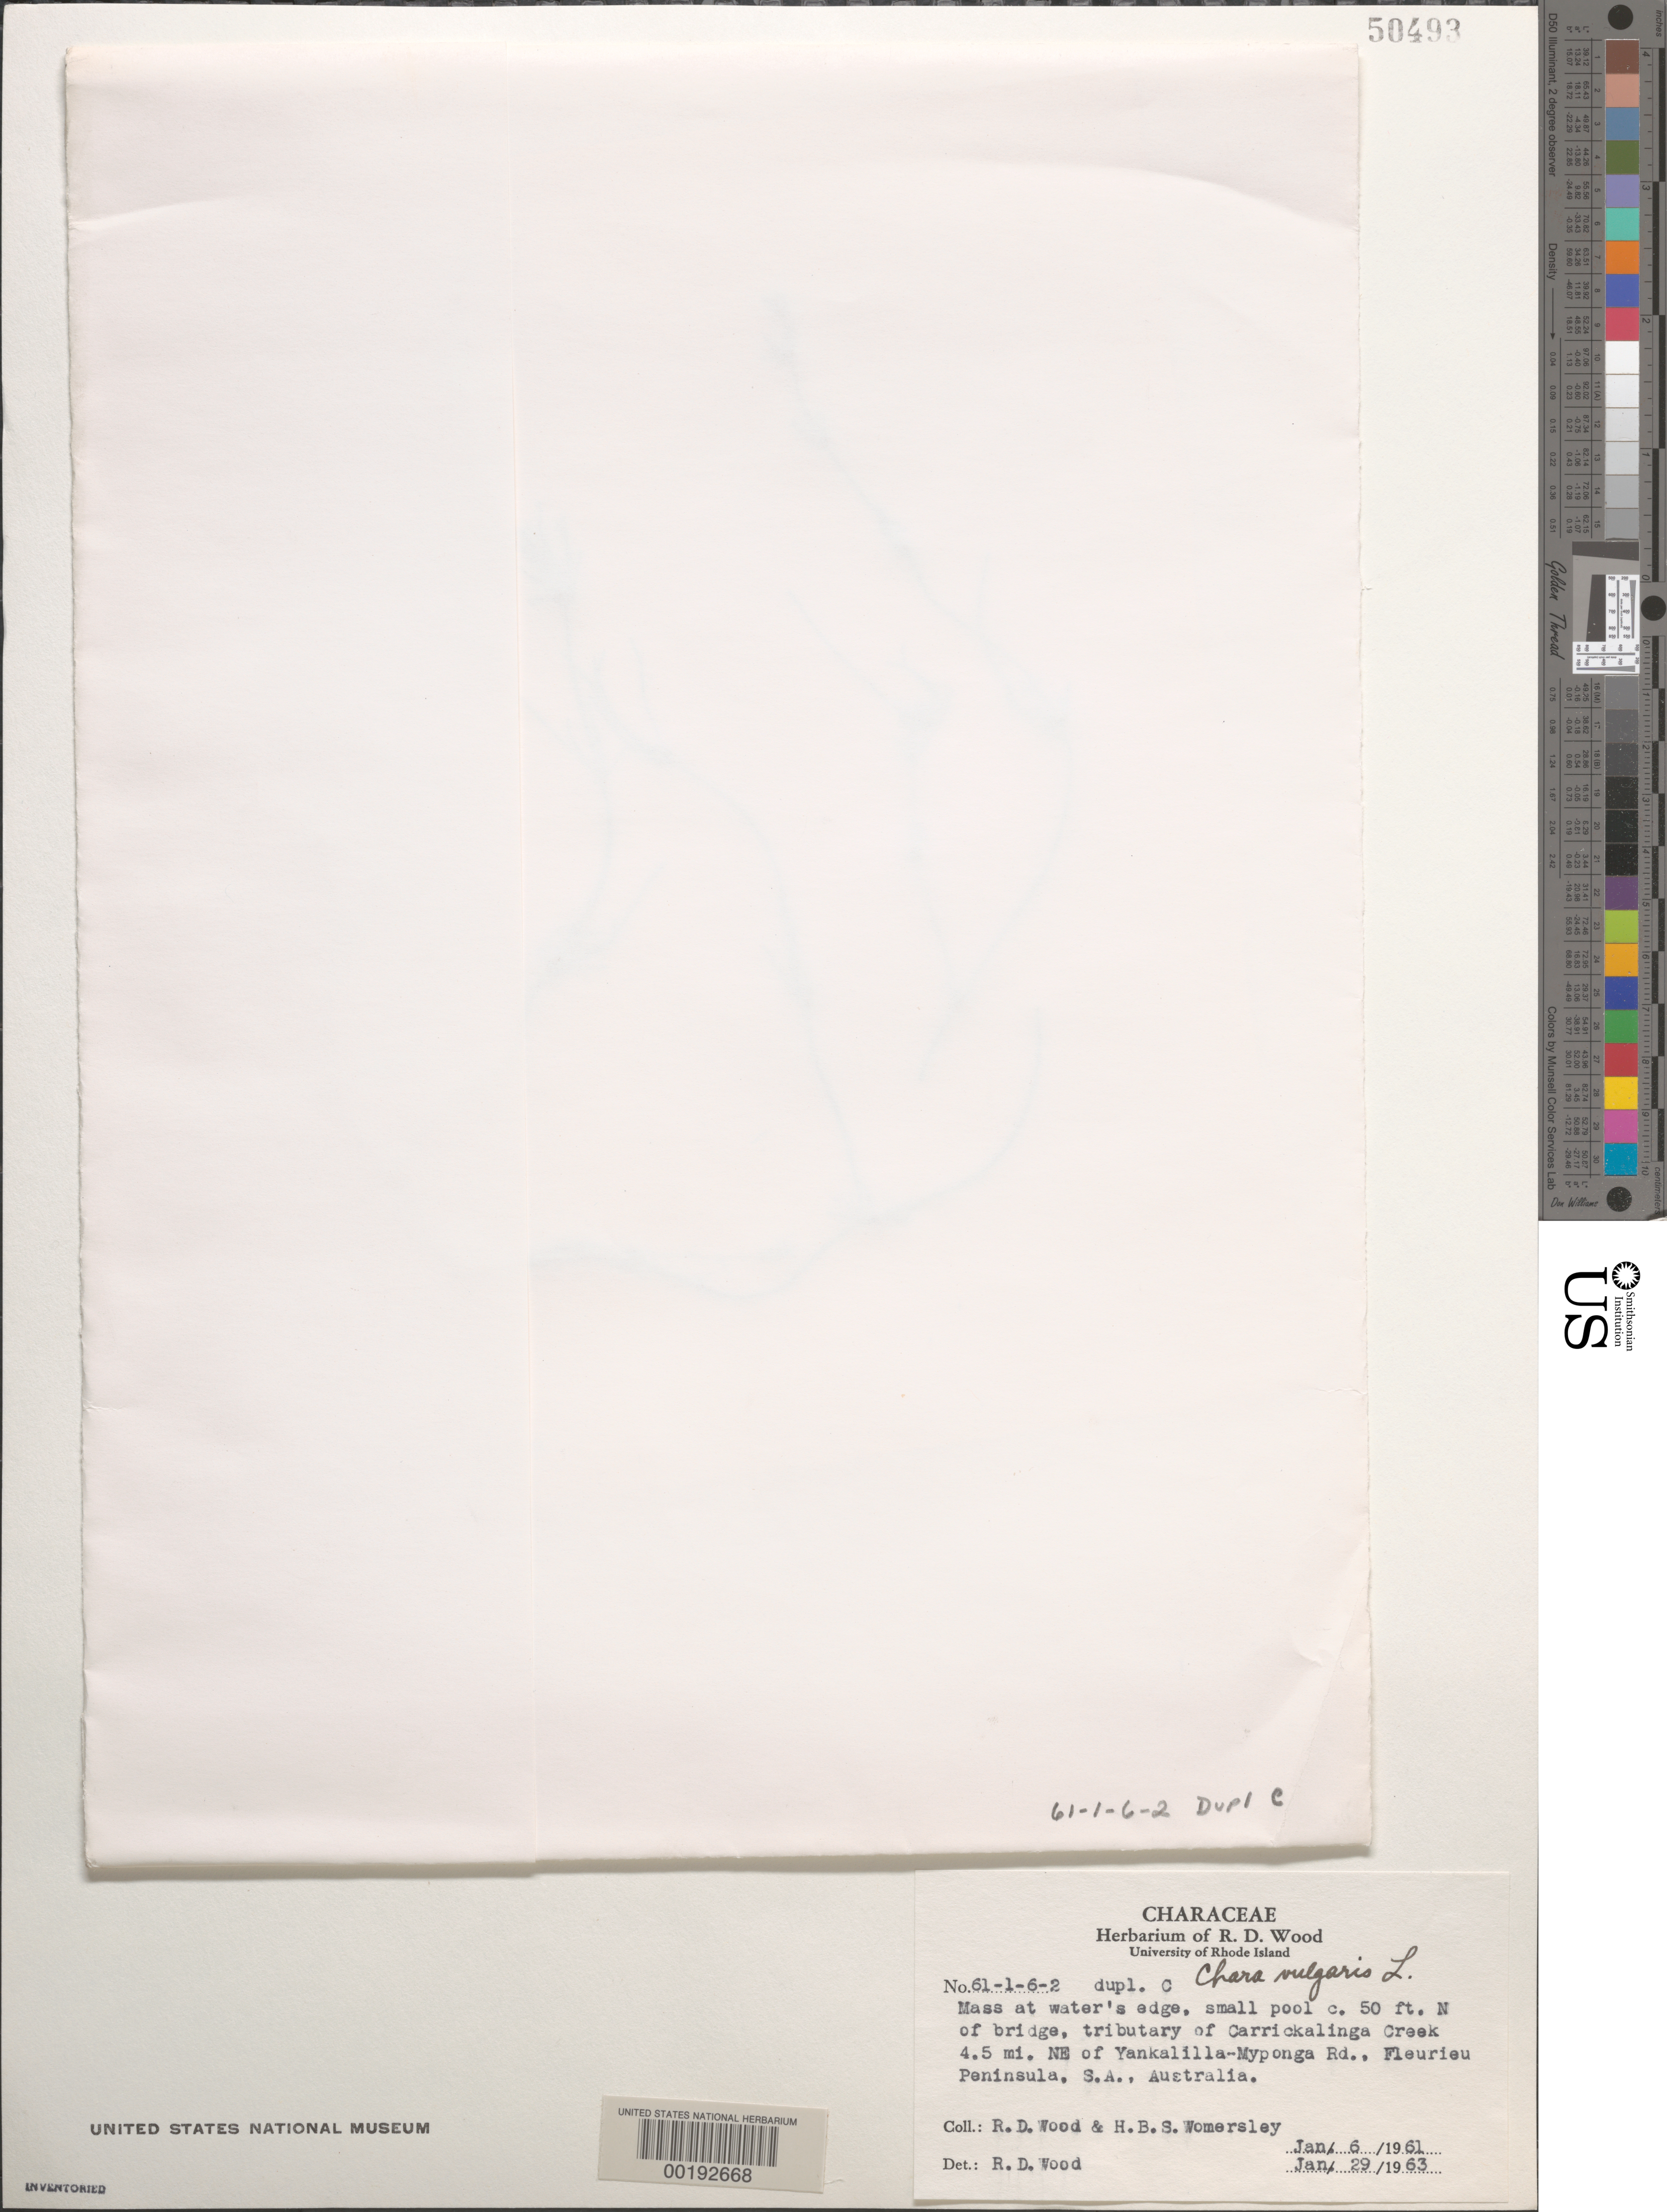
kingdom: Plantae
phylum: Charophyta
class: Charophyceae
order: Charales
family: Characeae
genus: Chara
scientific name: Chara vulgaris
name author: L.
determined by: Wood, R. D.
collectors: R. Wood & H. B. S. Womersley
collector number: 61-1-6-2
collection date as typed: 06 Jan 1961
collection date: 1961-01-06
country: Australia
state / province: South Australia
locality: Carrickalinga creek tributary, 4.5 miles northeast of yankalilla-myponga road, fleurieu peninsula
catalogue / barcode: US 50493